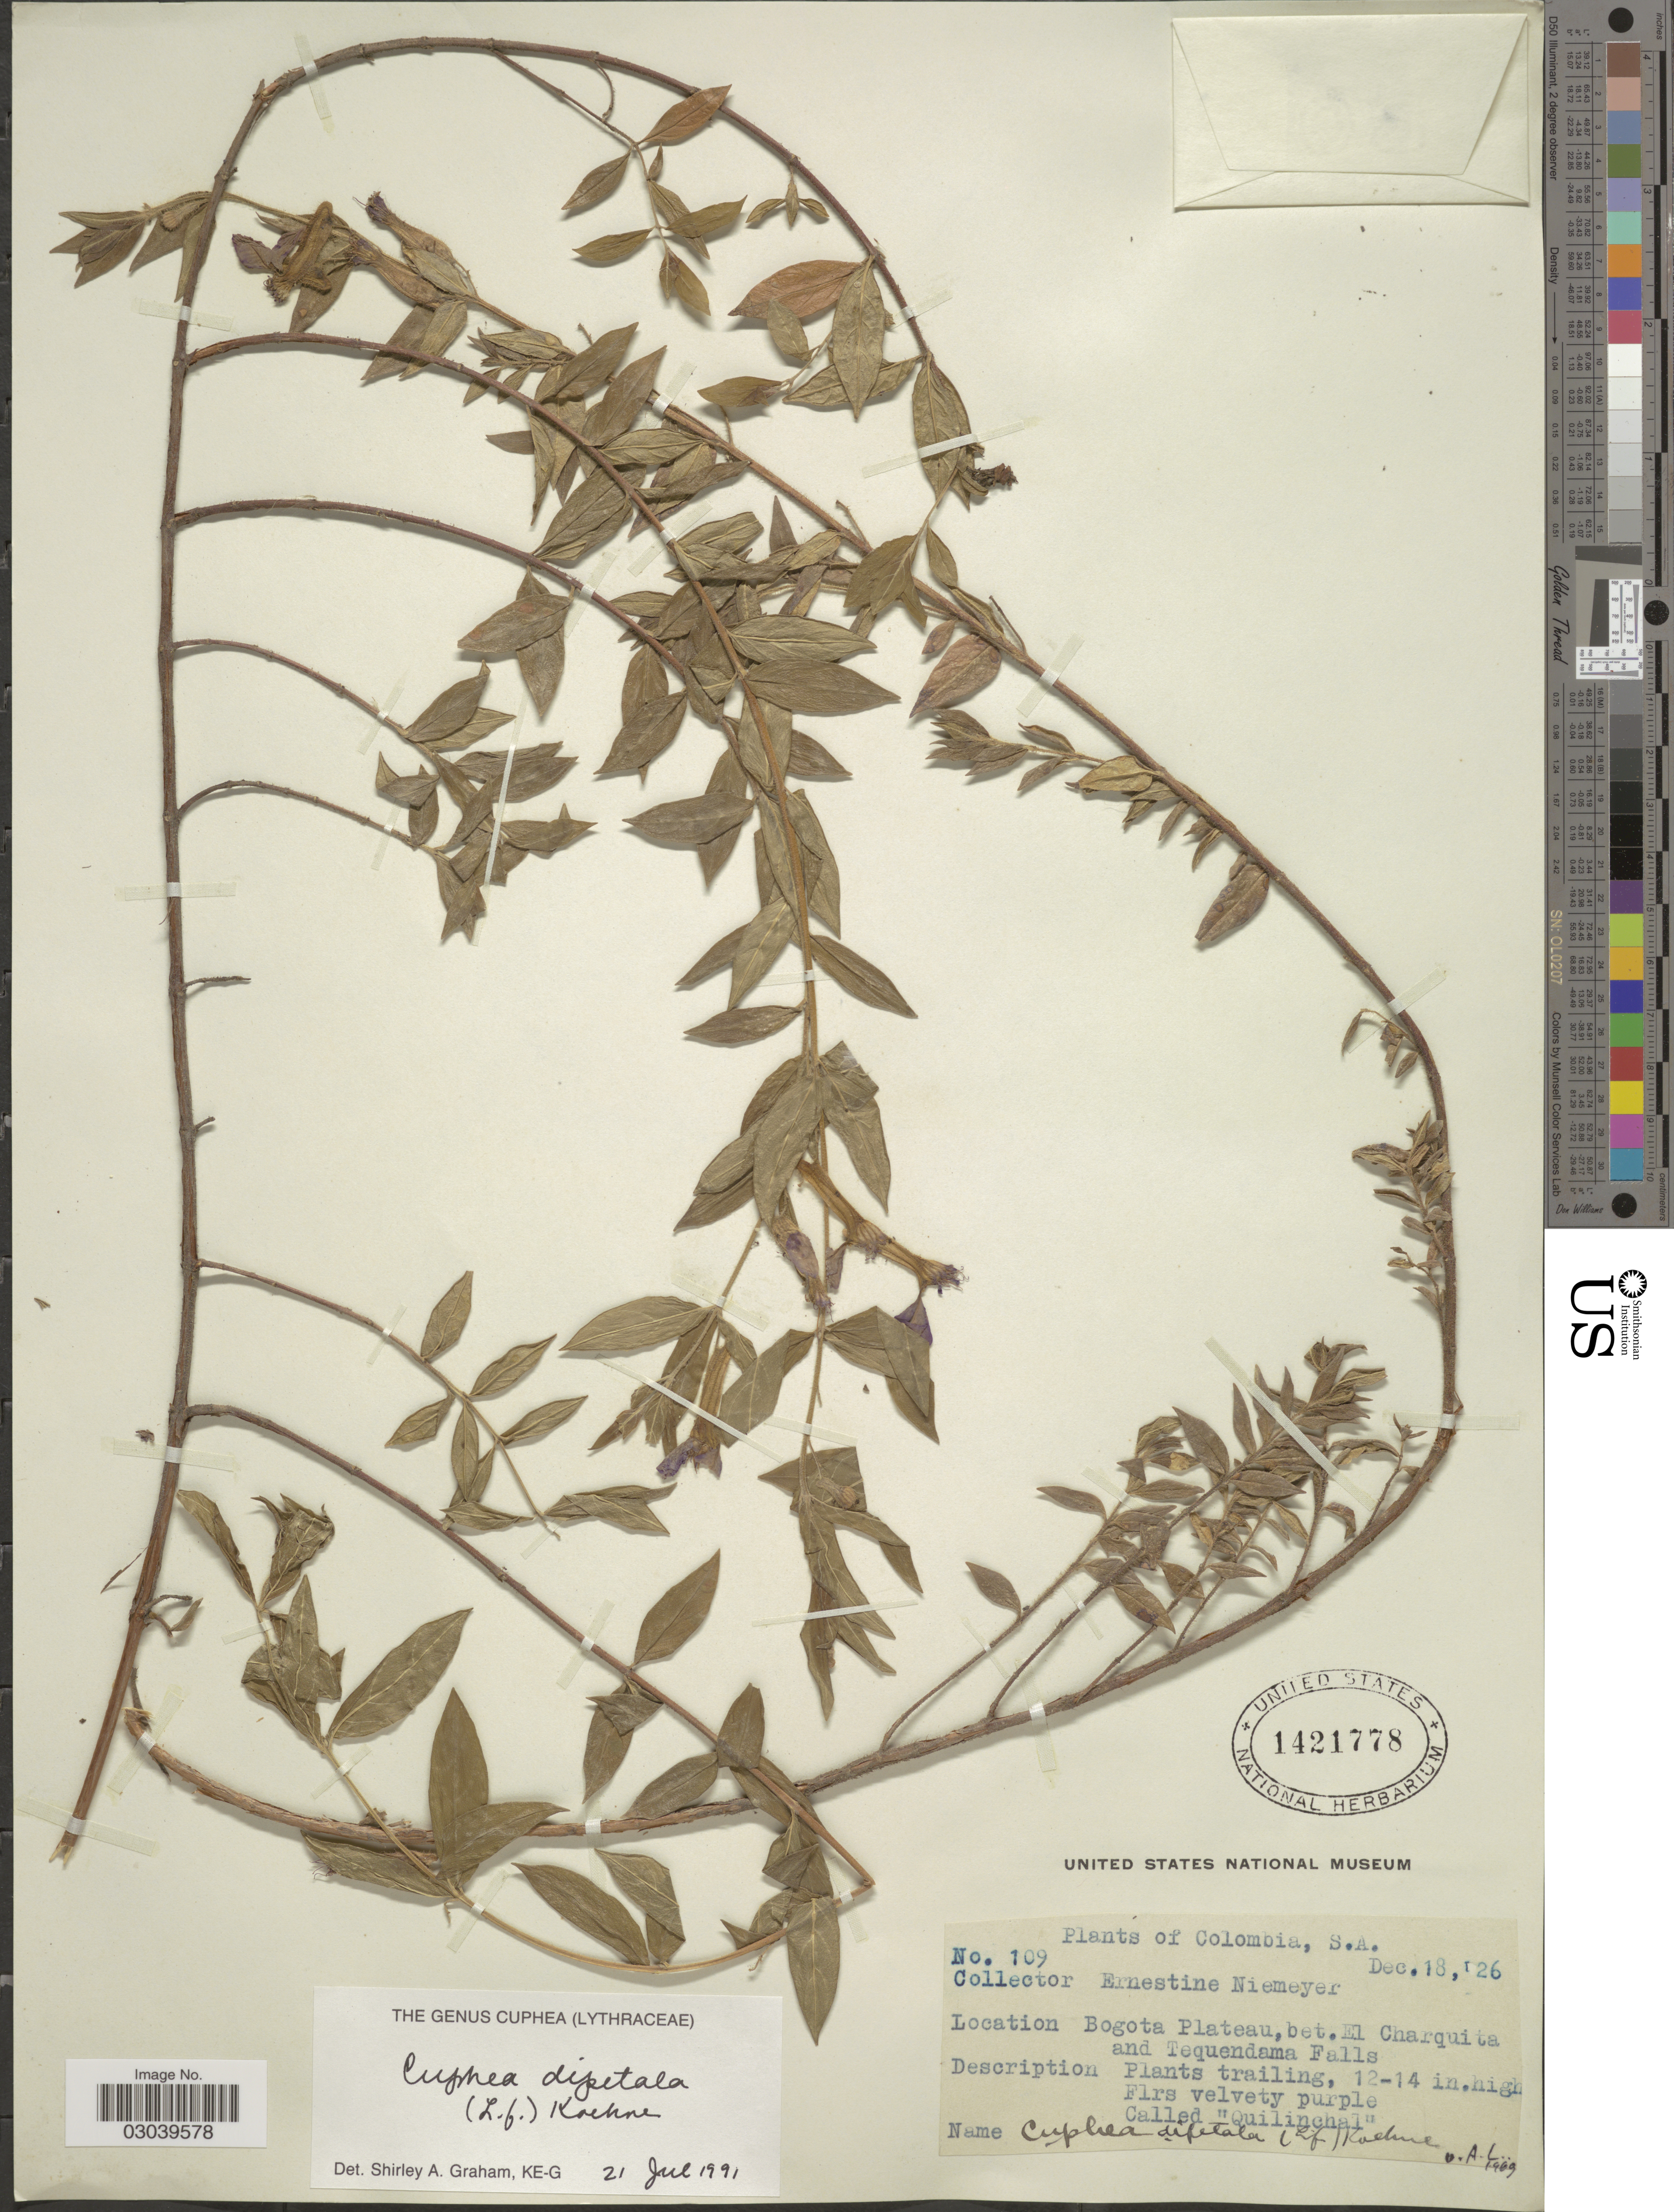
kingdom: Plantae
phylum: Tracheophyta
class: Magnoliopsida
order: Myrtales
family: Lythraceae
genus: Cuphea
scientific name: Cuphea dipetala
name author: (L. f.) Koehne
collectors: E. H. Niemeyer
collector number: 109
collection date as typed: Transcribed d/m/y: 18/12/26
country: Colombia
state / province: Bogota D.C.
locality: Bogota Plateau, bet. El Charquita and Tequendama Falls.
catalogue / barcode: US 1421778